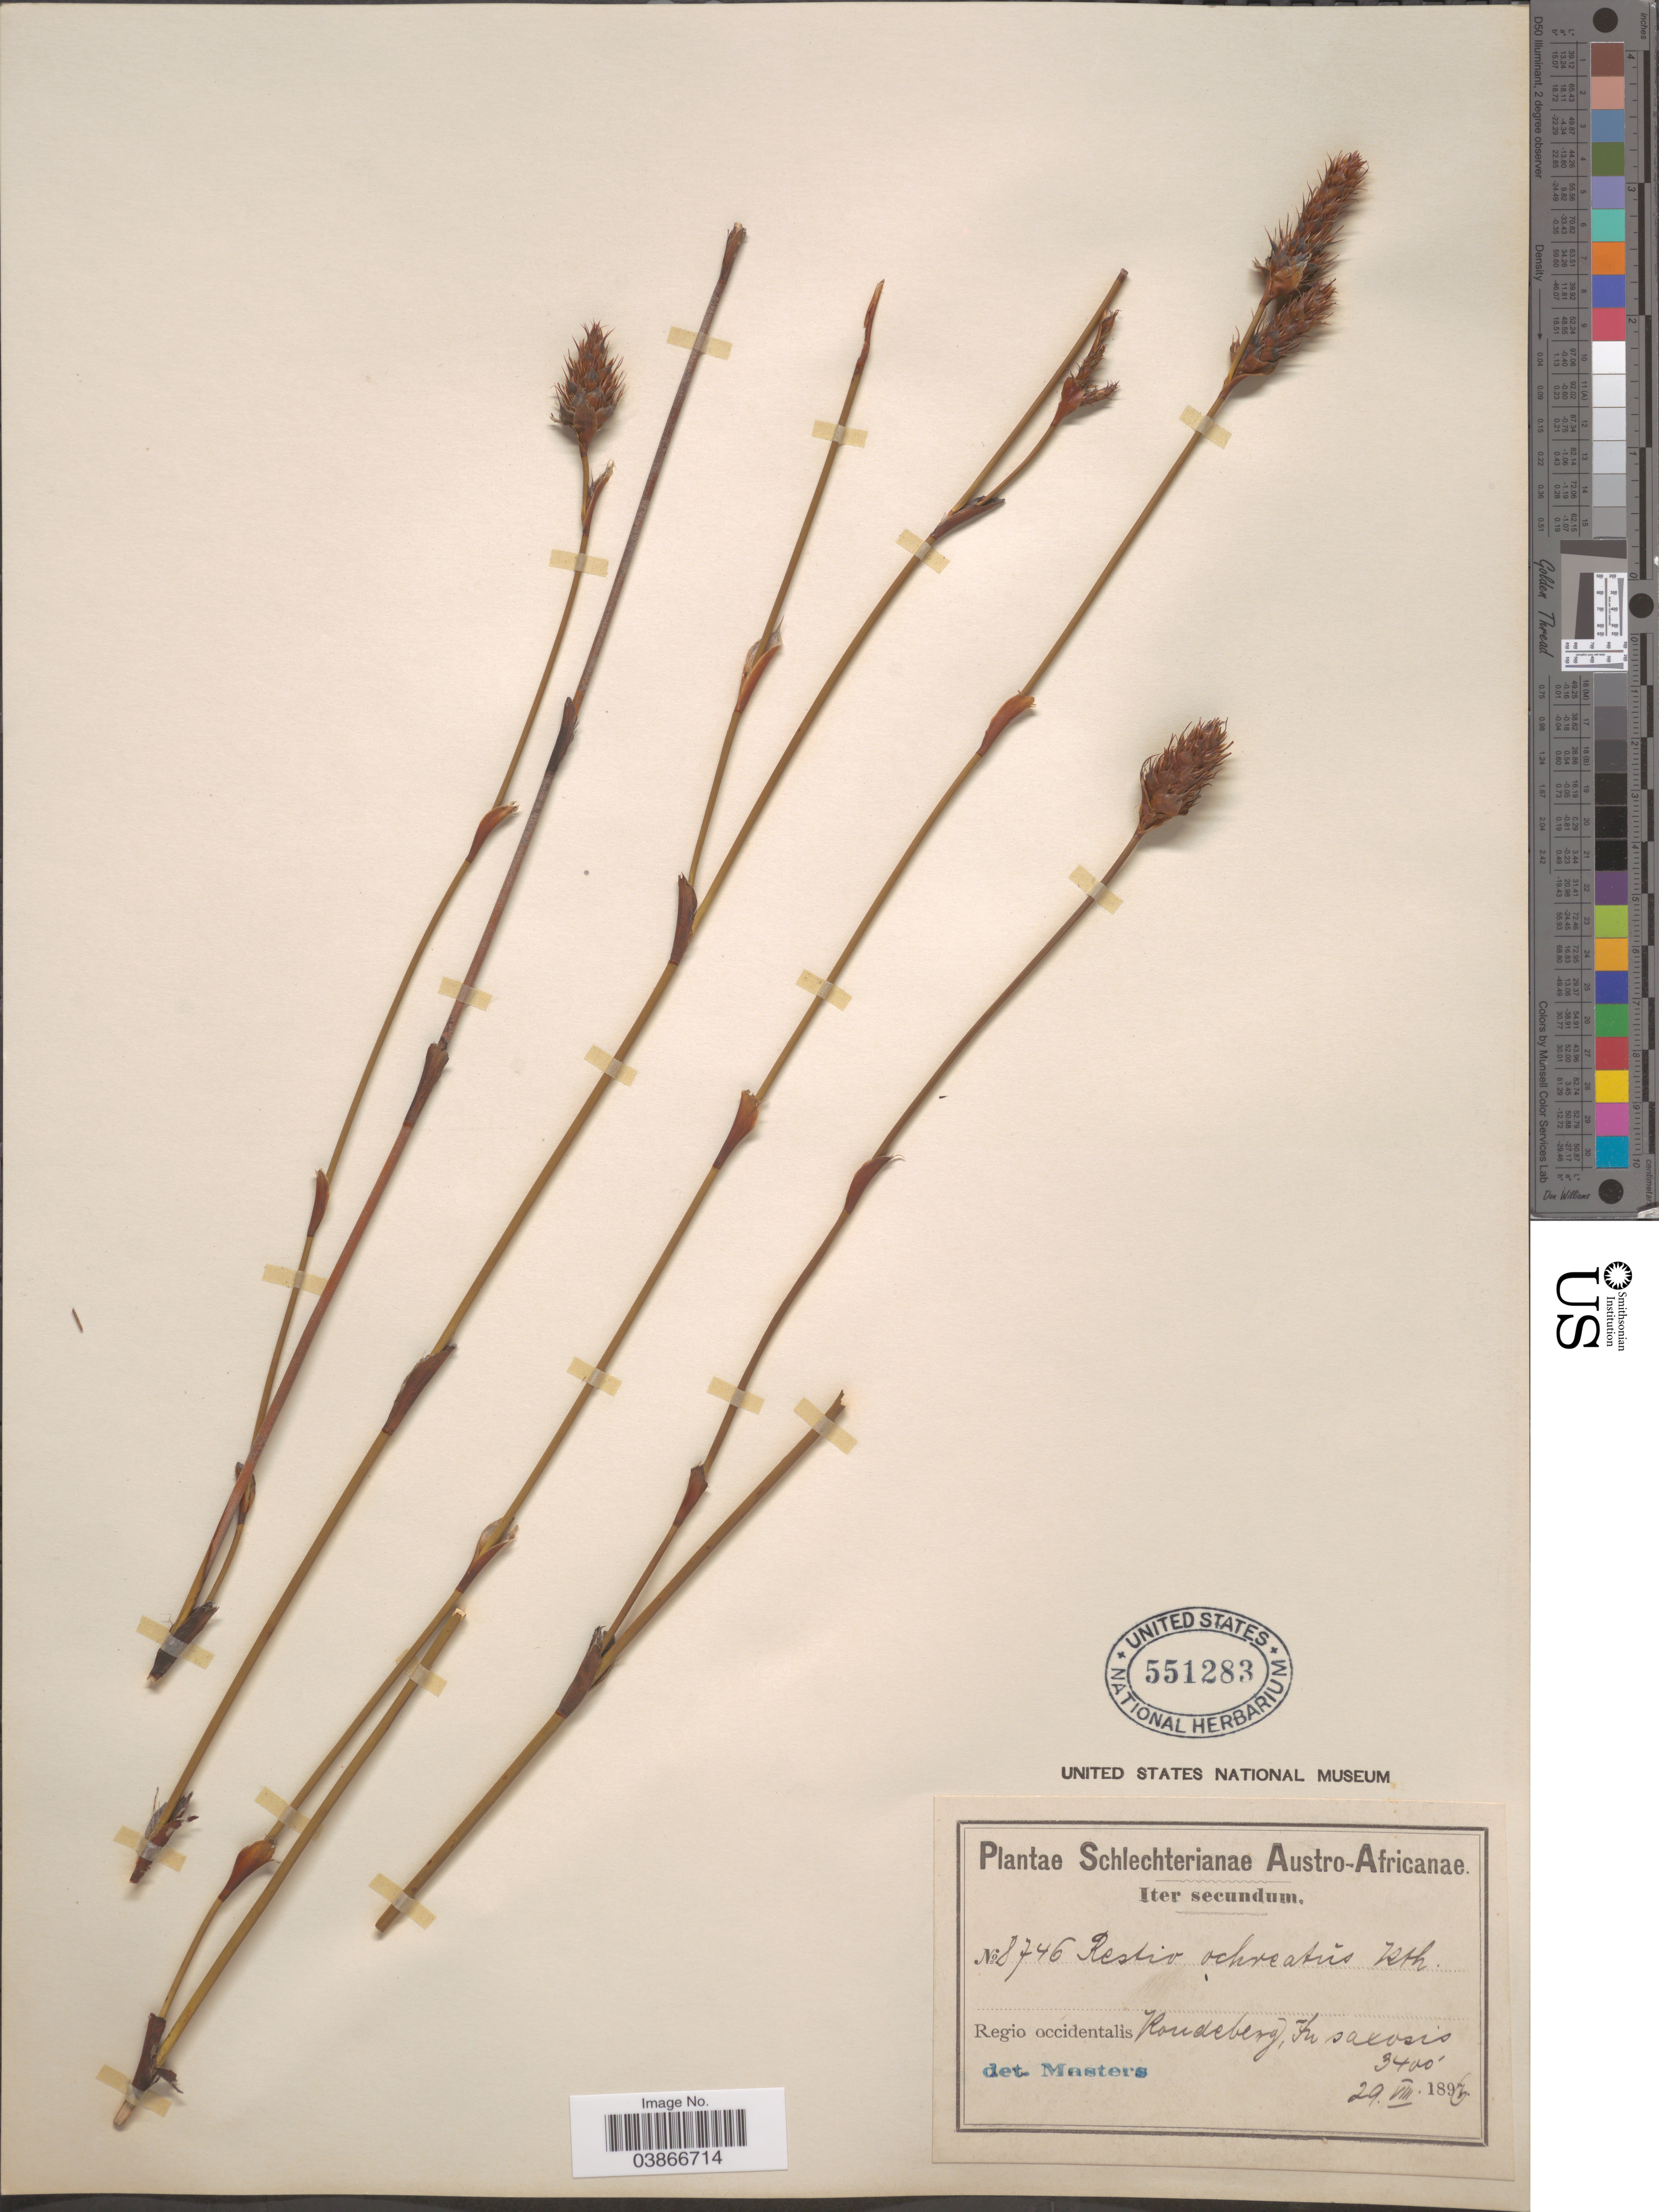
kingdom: Plantae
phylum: Tracheophyta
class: Liliopsida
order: Poales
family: Restionaceae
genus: Restio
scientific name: Restio ocreatus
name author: Kunth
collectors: Schlechter, --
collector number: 8746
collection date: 1896-08-29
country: South Africa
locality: Austro-Africanæ. Regio occidentalis Koudeberg, In saxosis.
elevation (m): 1036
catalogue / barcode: US 551283